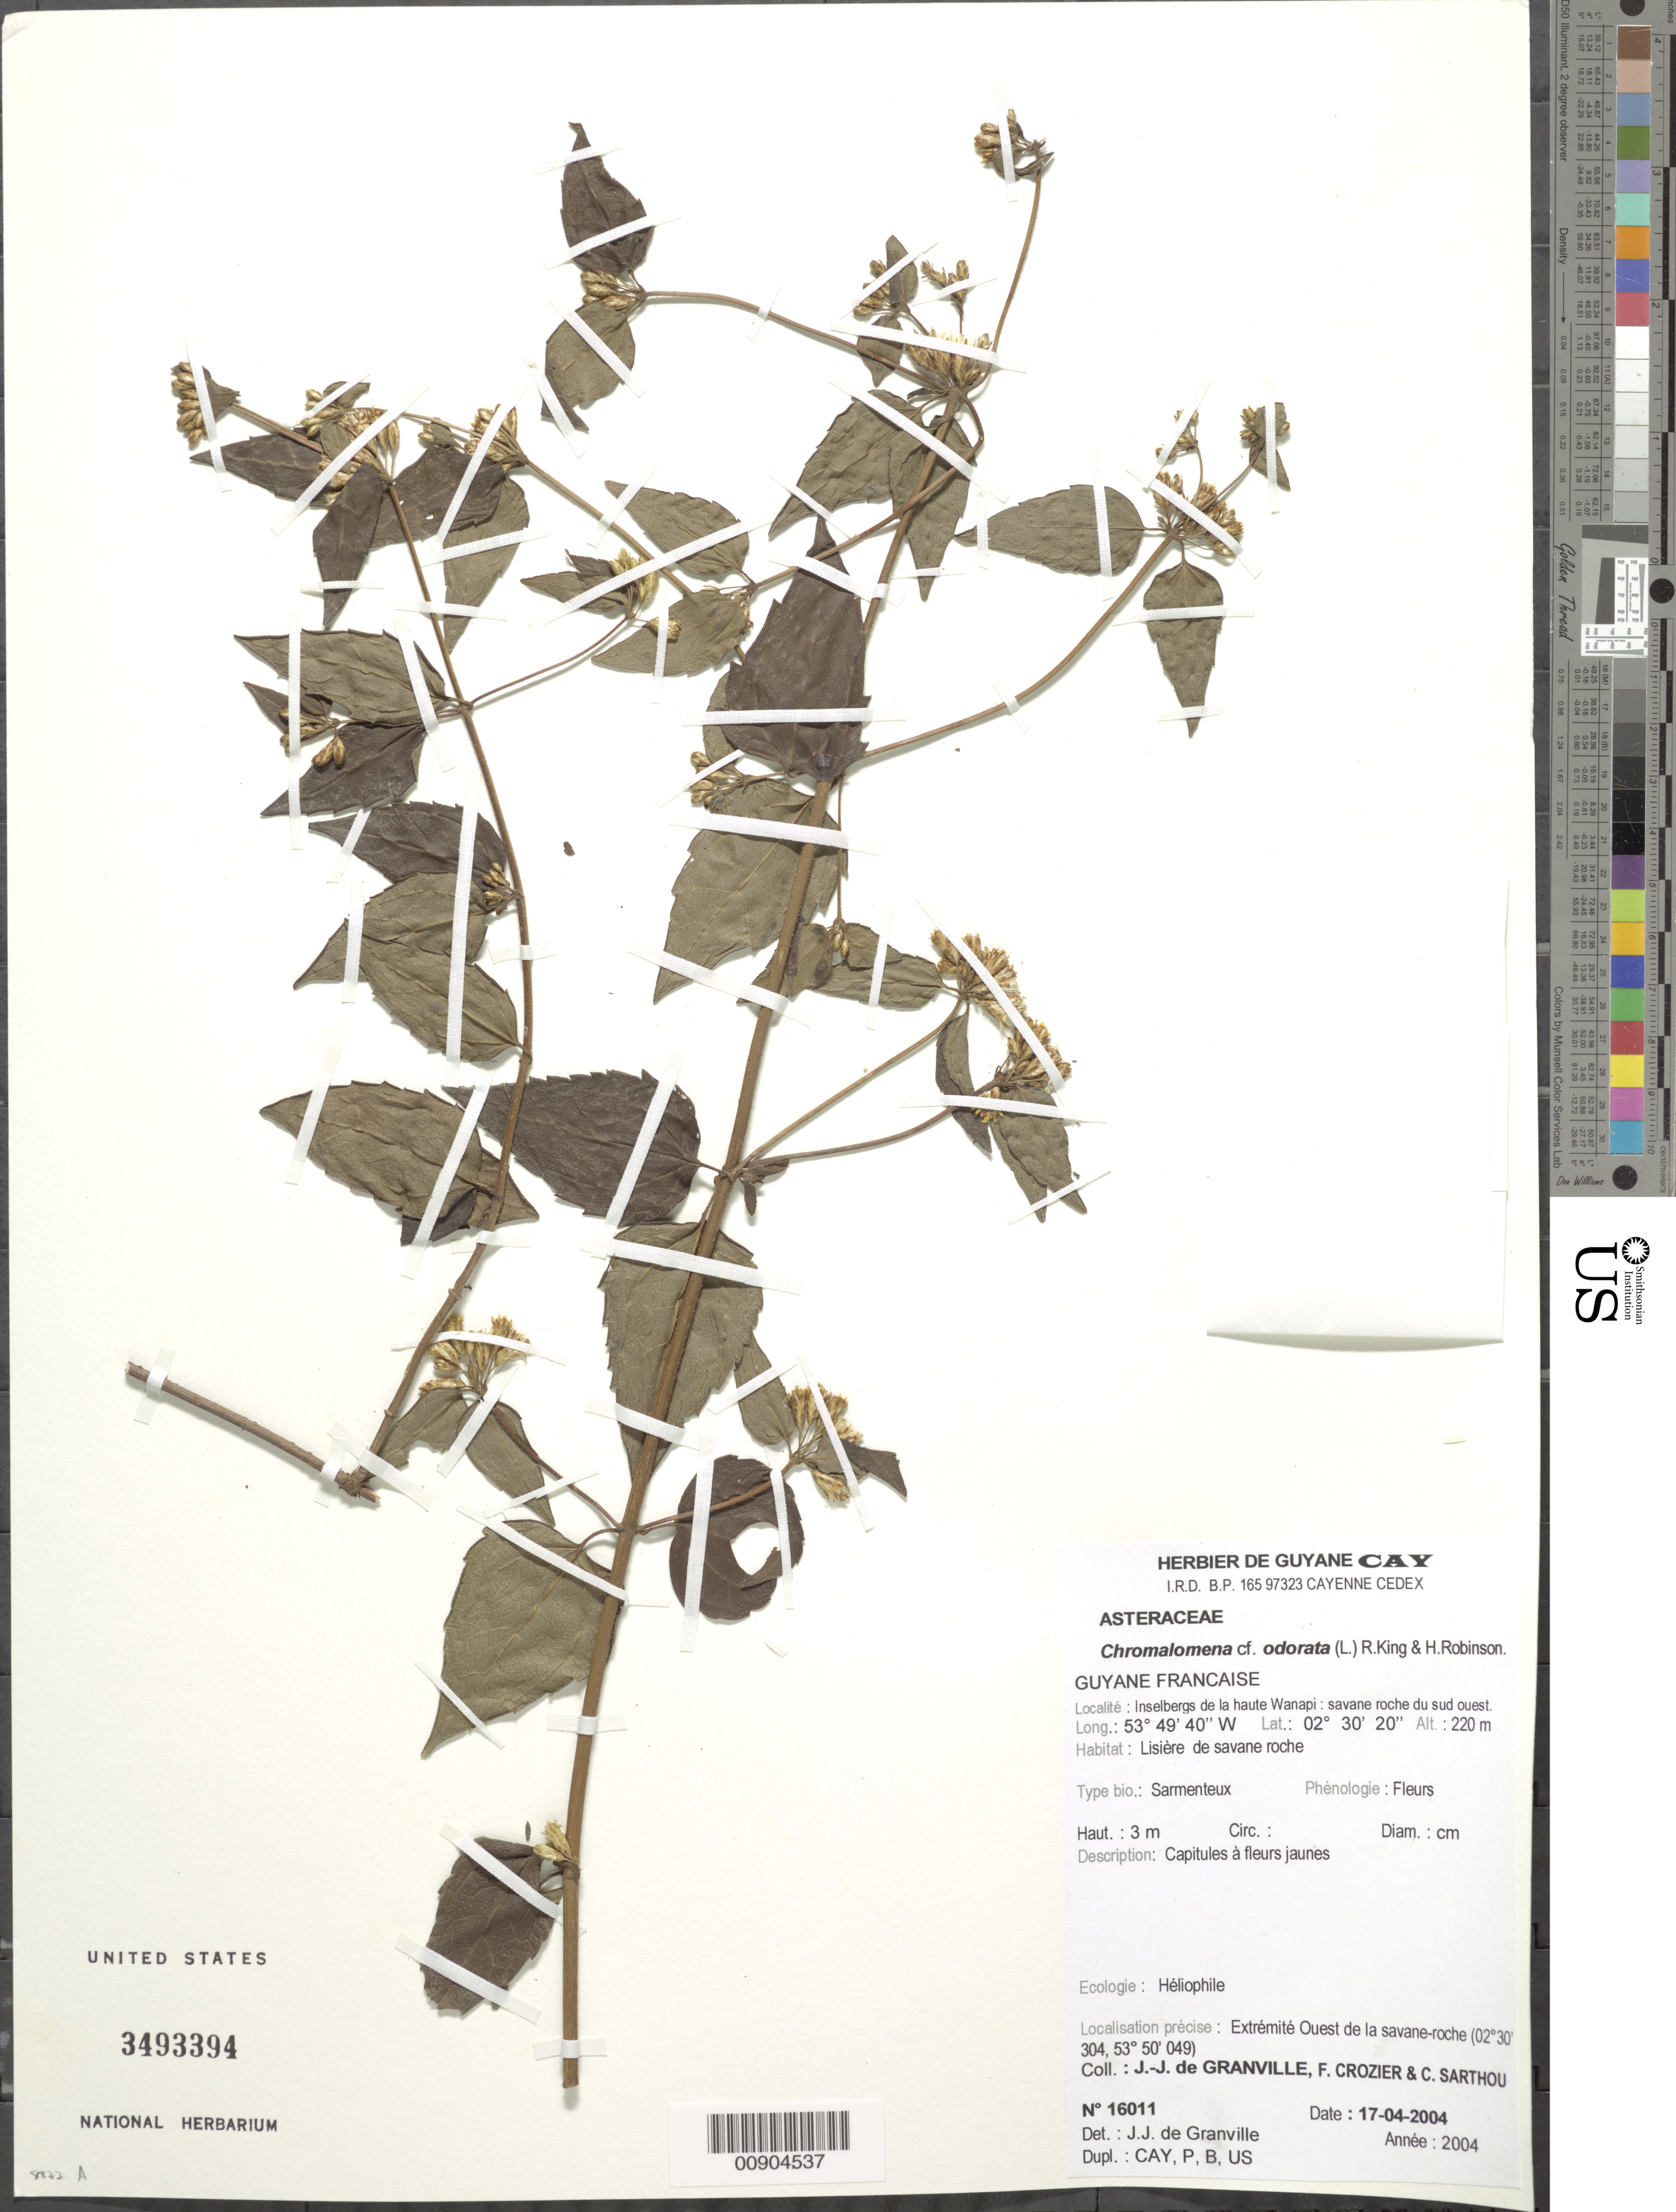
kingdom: Plantae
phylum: Tracheophyta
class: Magnoliopsida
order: Asterales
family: Asteraceae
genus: Chromolaena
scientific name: Chromolaena odorata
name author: (L.) R.M. King & H. Rob.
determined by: Granville, J. J. de, (CAY), Institut de Recherche pour le Developpement (IRD) (FRENCH GUIANA)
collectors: J.-J. de Granville, F. Crozier & C. Sarthou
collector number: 16011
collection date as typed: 17-Apr-04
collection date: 2004-04-17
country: French Guiana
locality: Inselbergs de la haute Wanapi, extrémité ouest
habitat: Lisière de savane roche, héliophile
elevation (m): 220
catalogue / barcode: US 3493394